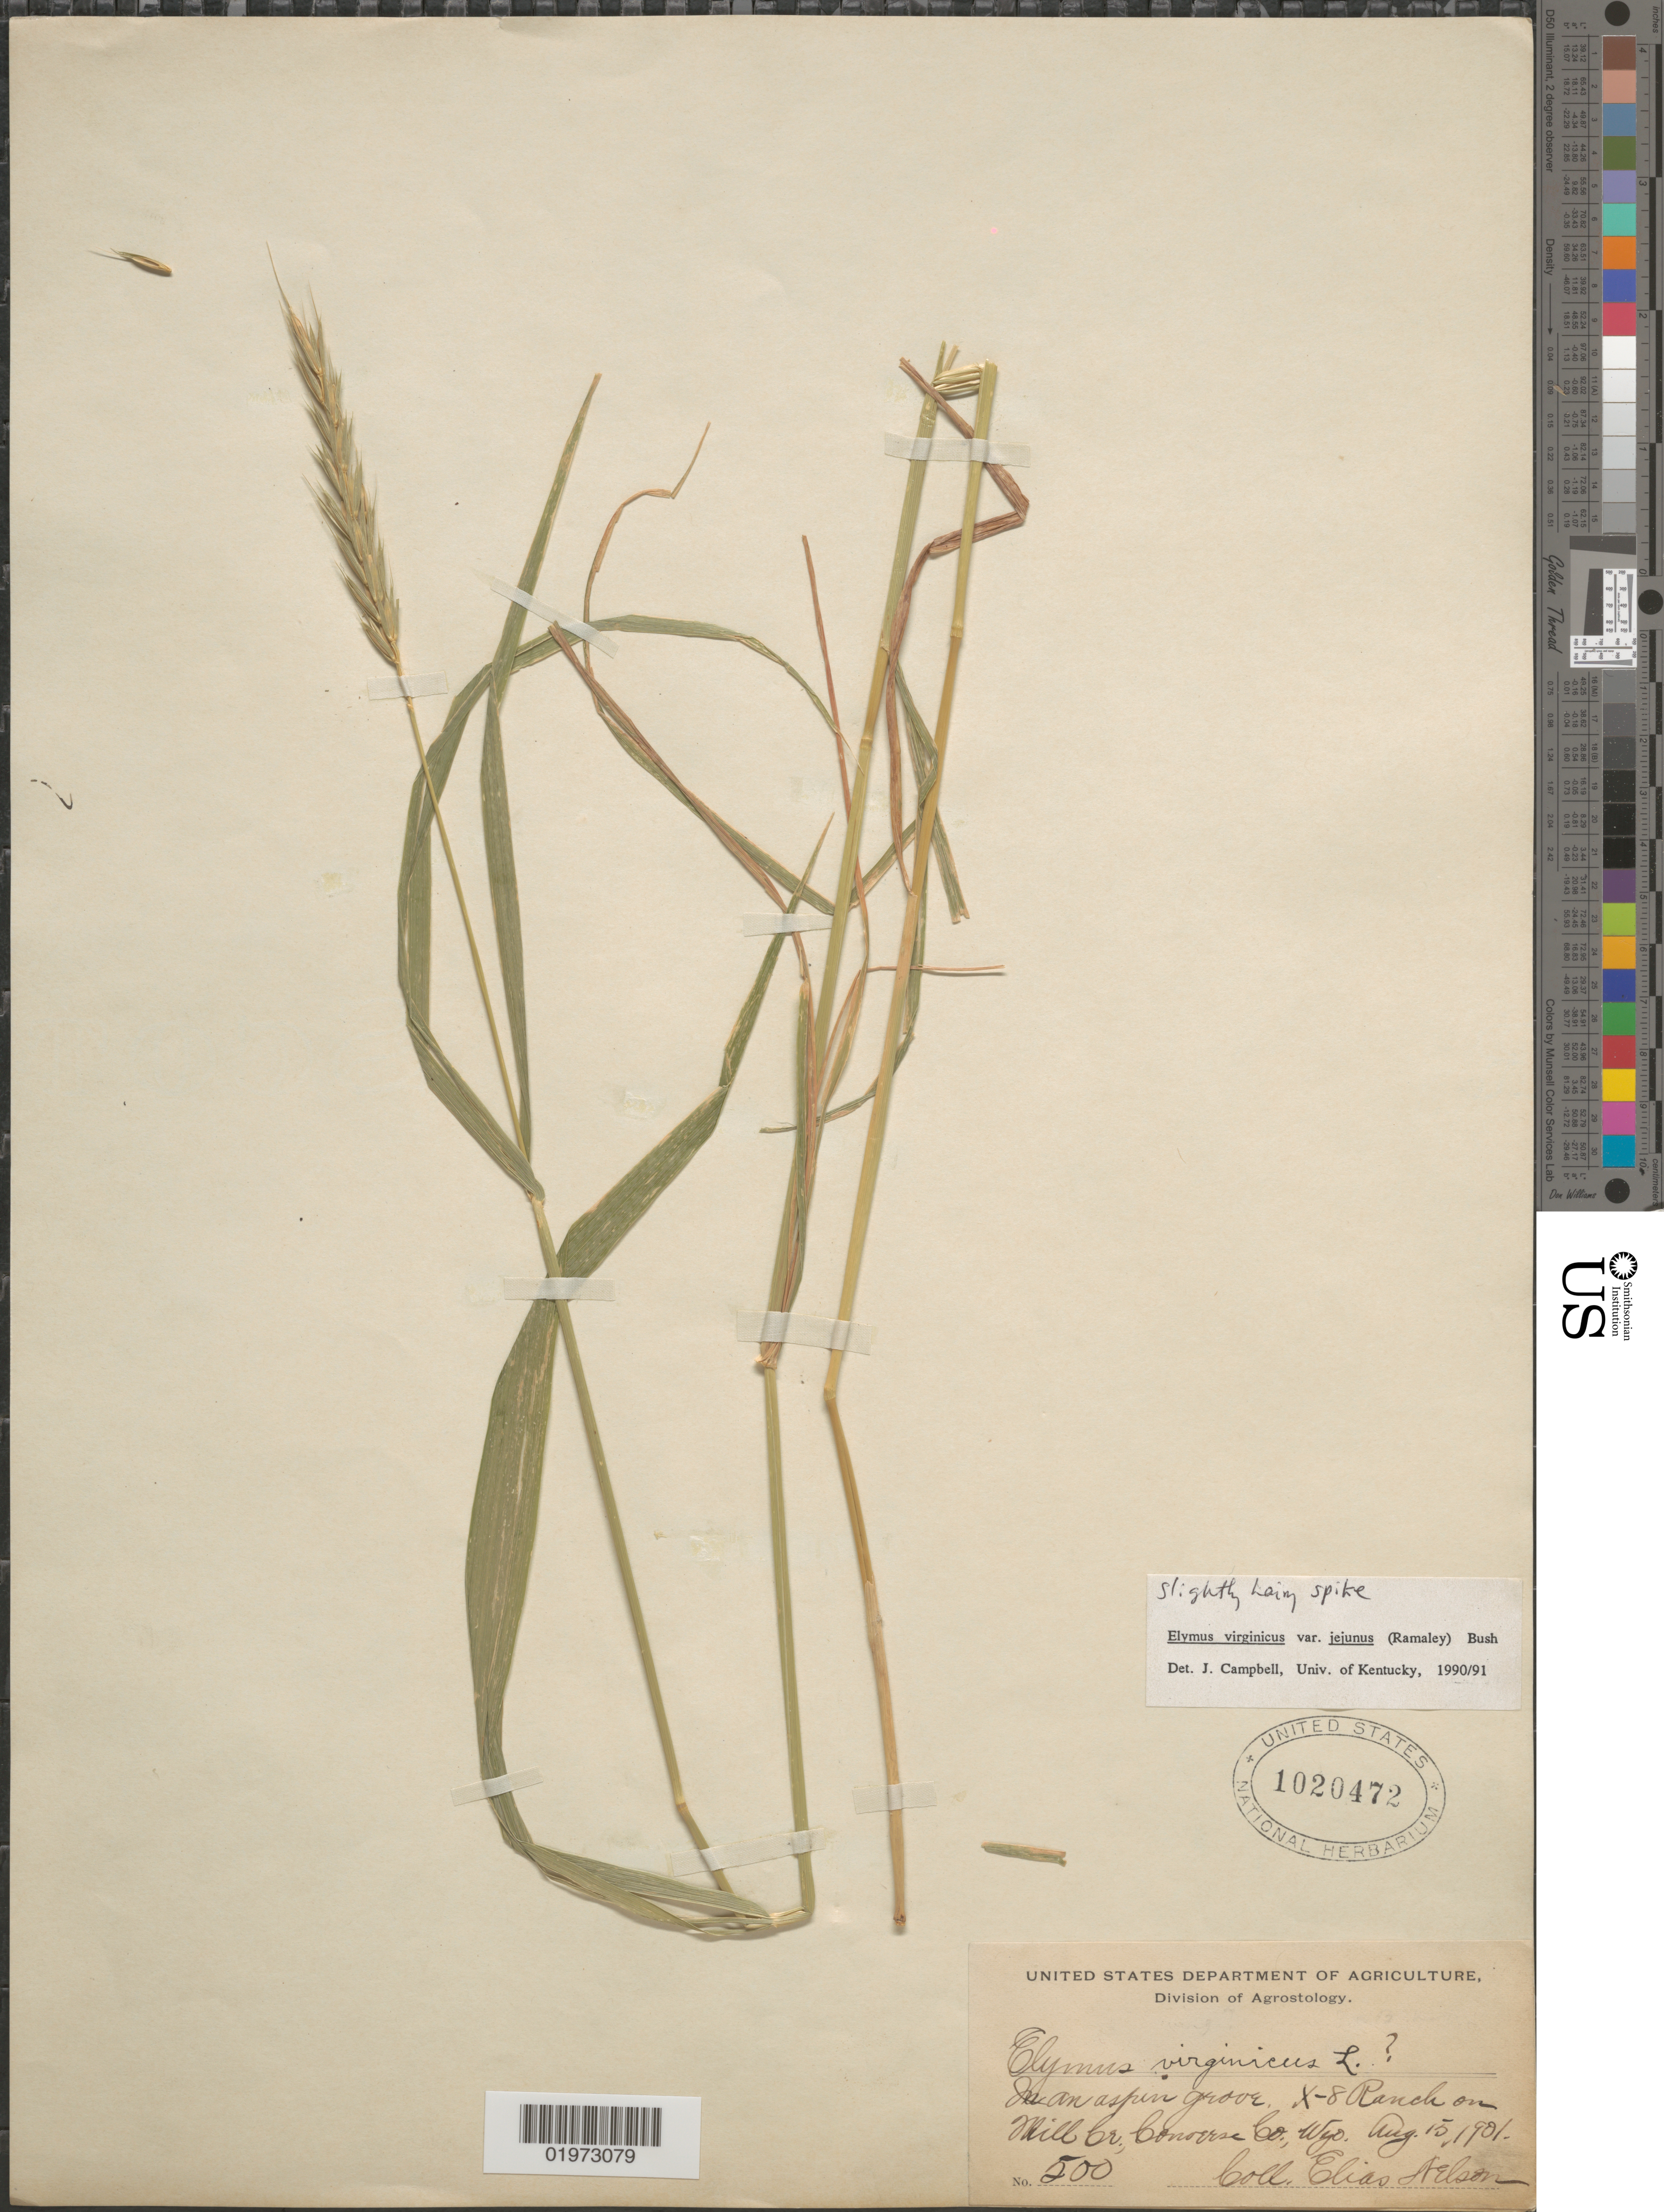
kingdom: Plantae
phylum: Tracheophyta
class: Liliopsida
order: Poales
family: Poaceae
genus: Elymus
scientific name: Elymus virginicus var. virginicus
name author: L.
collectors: E. Nelson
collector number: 500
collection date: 1901-08-15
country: United States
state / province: Wyoming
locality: In an aspen grove. X-8 Ranch on Mill Cr., Converse Co.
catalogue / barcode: US 1020472